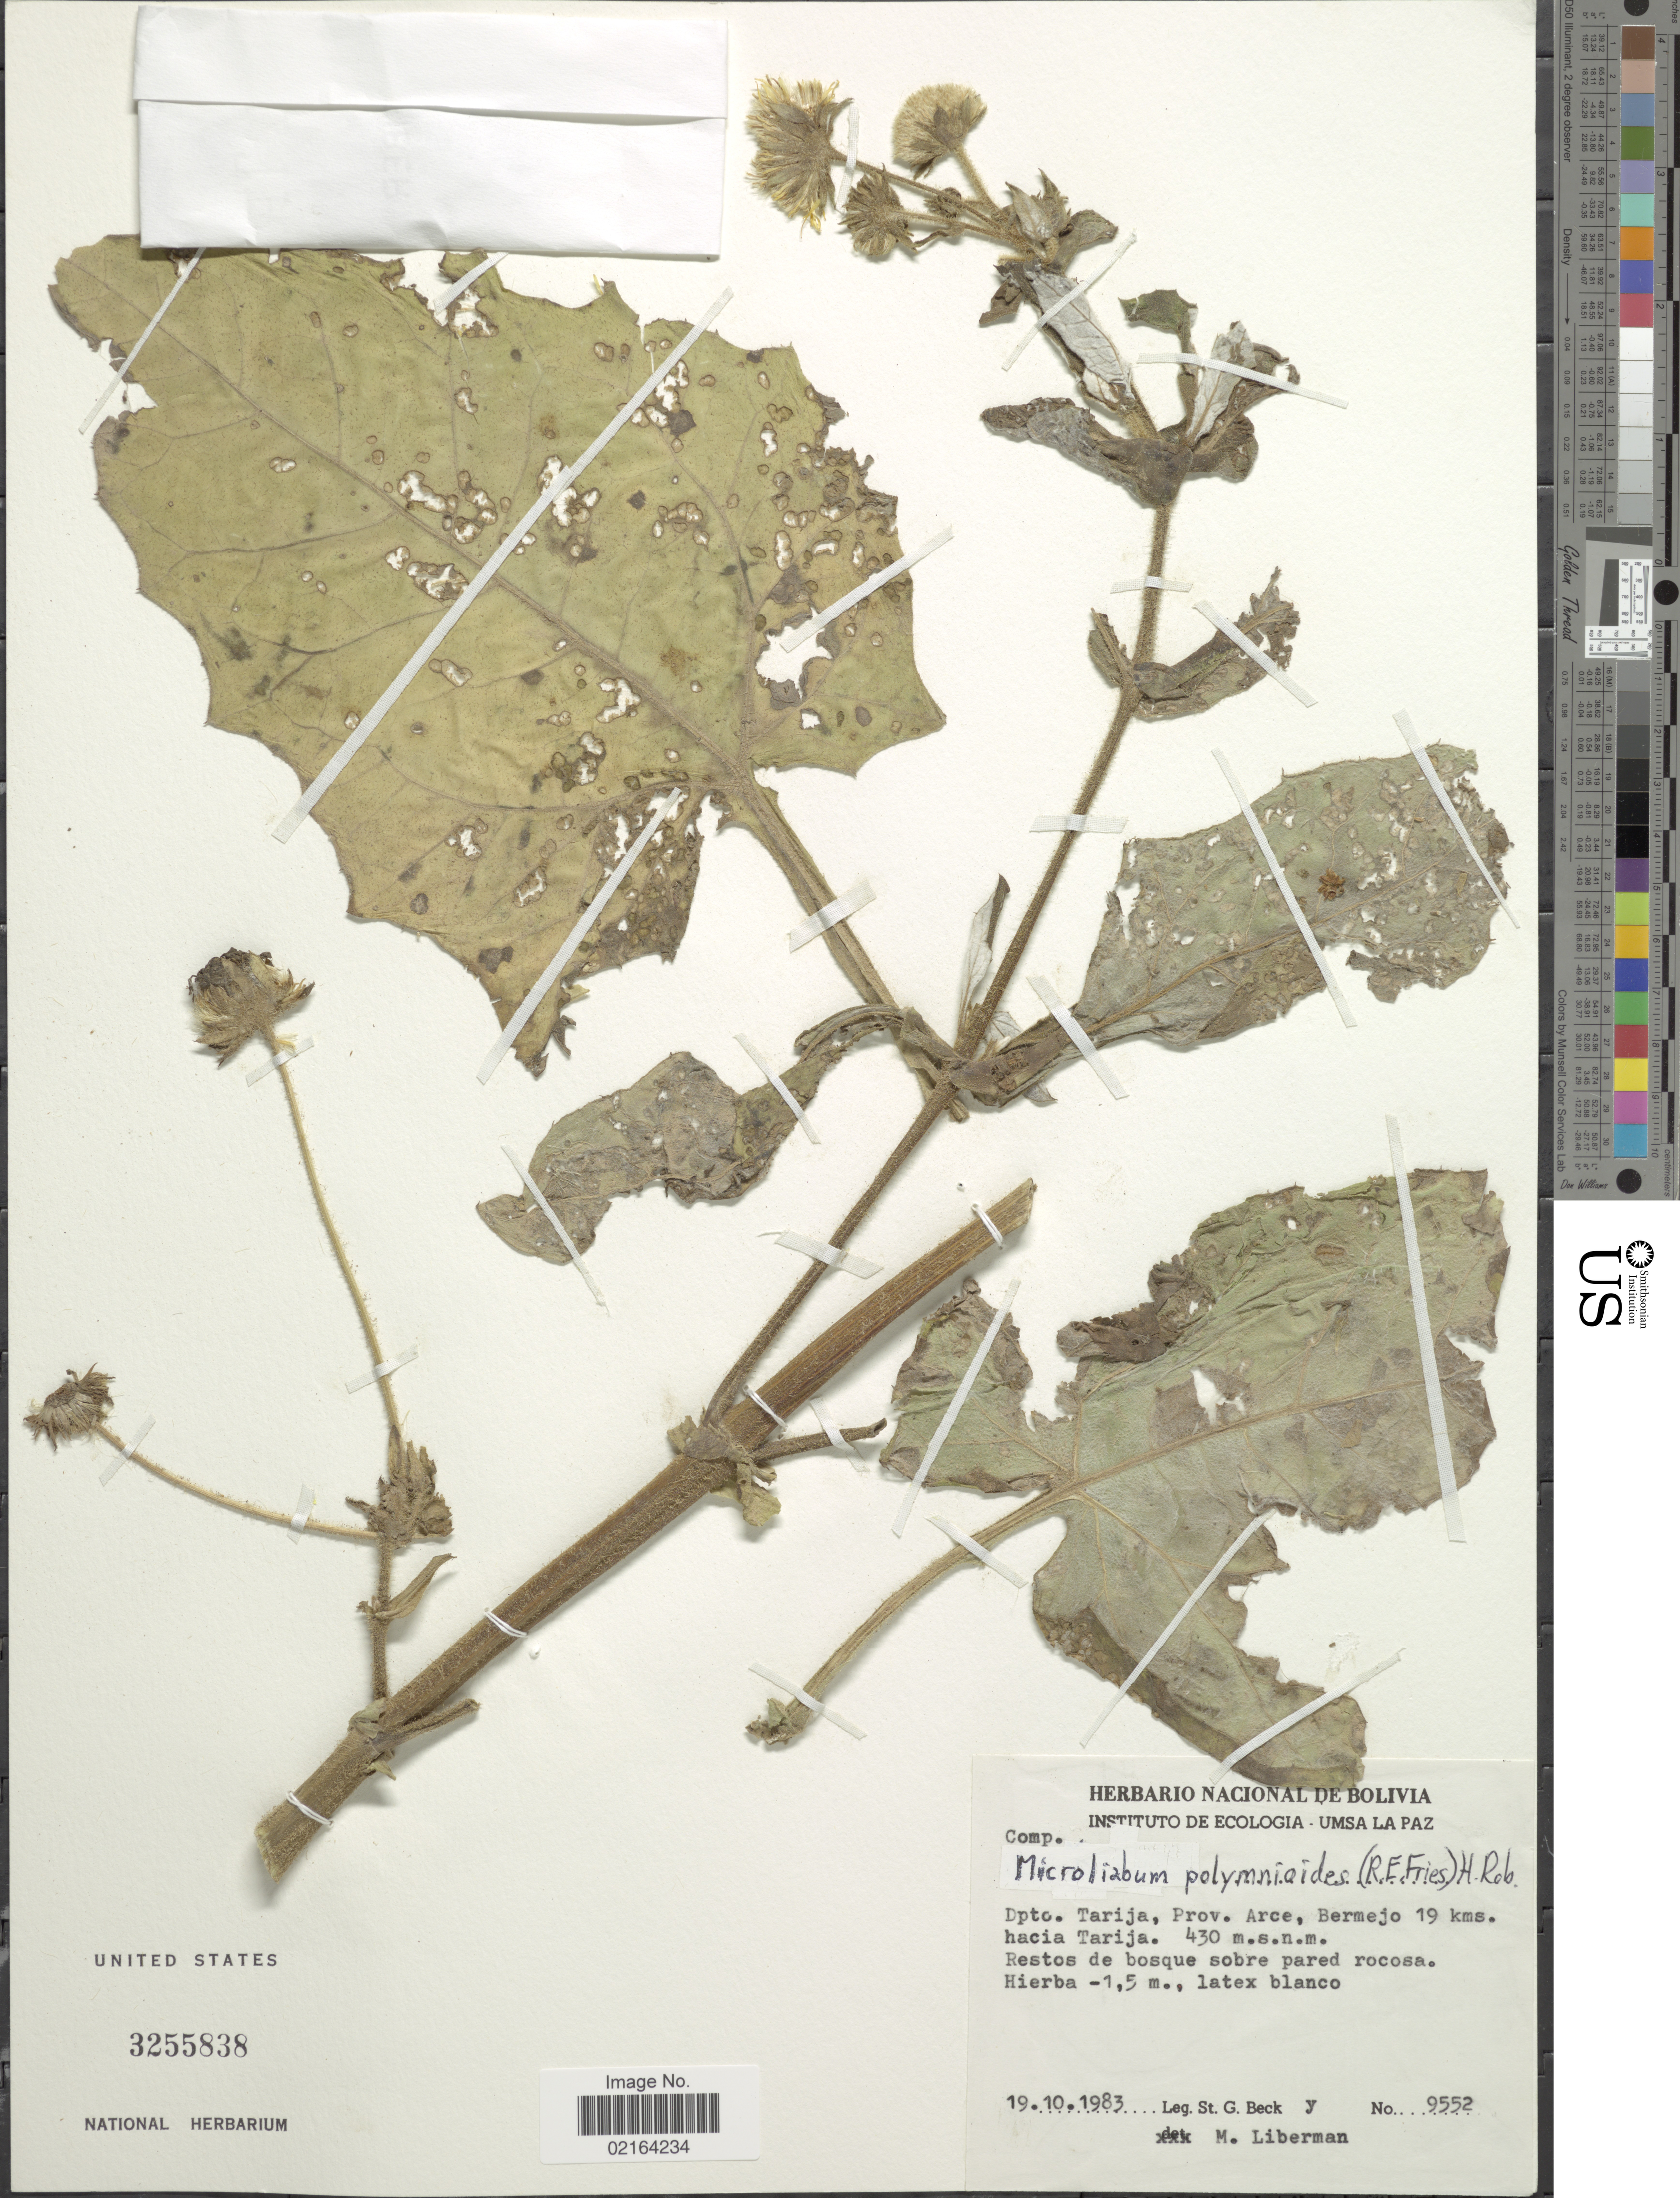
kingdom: Plantae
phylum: Tracheophyta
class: Magnoliopsida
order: Asterales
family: Asteraceae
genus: Microliabum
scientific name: Microliabum polymnioides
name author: (R.E. Fr.) H. Rob.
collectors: S. G. Beck & M. Liberman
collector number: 9552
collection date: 1983-10-19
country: Bolivia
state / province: Tarija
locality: Dpto. Tarija, Prov. Arce, Bermejo 19 kms hacia Tarija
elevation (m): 430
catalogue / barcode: US 3255838